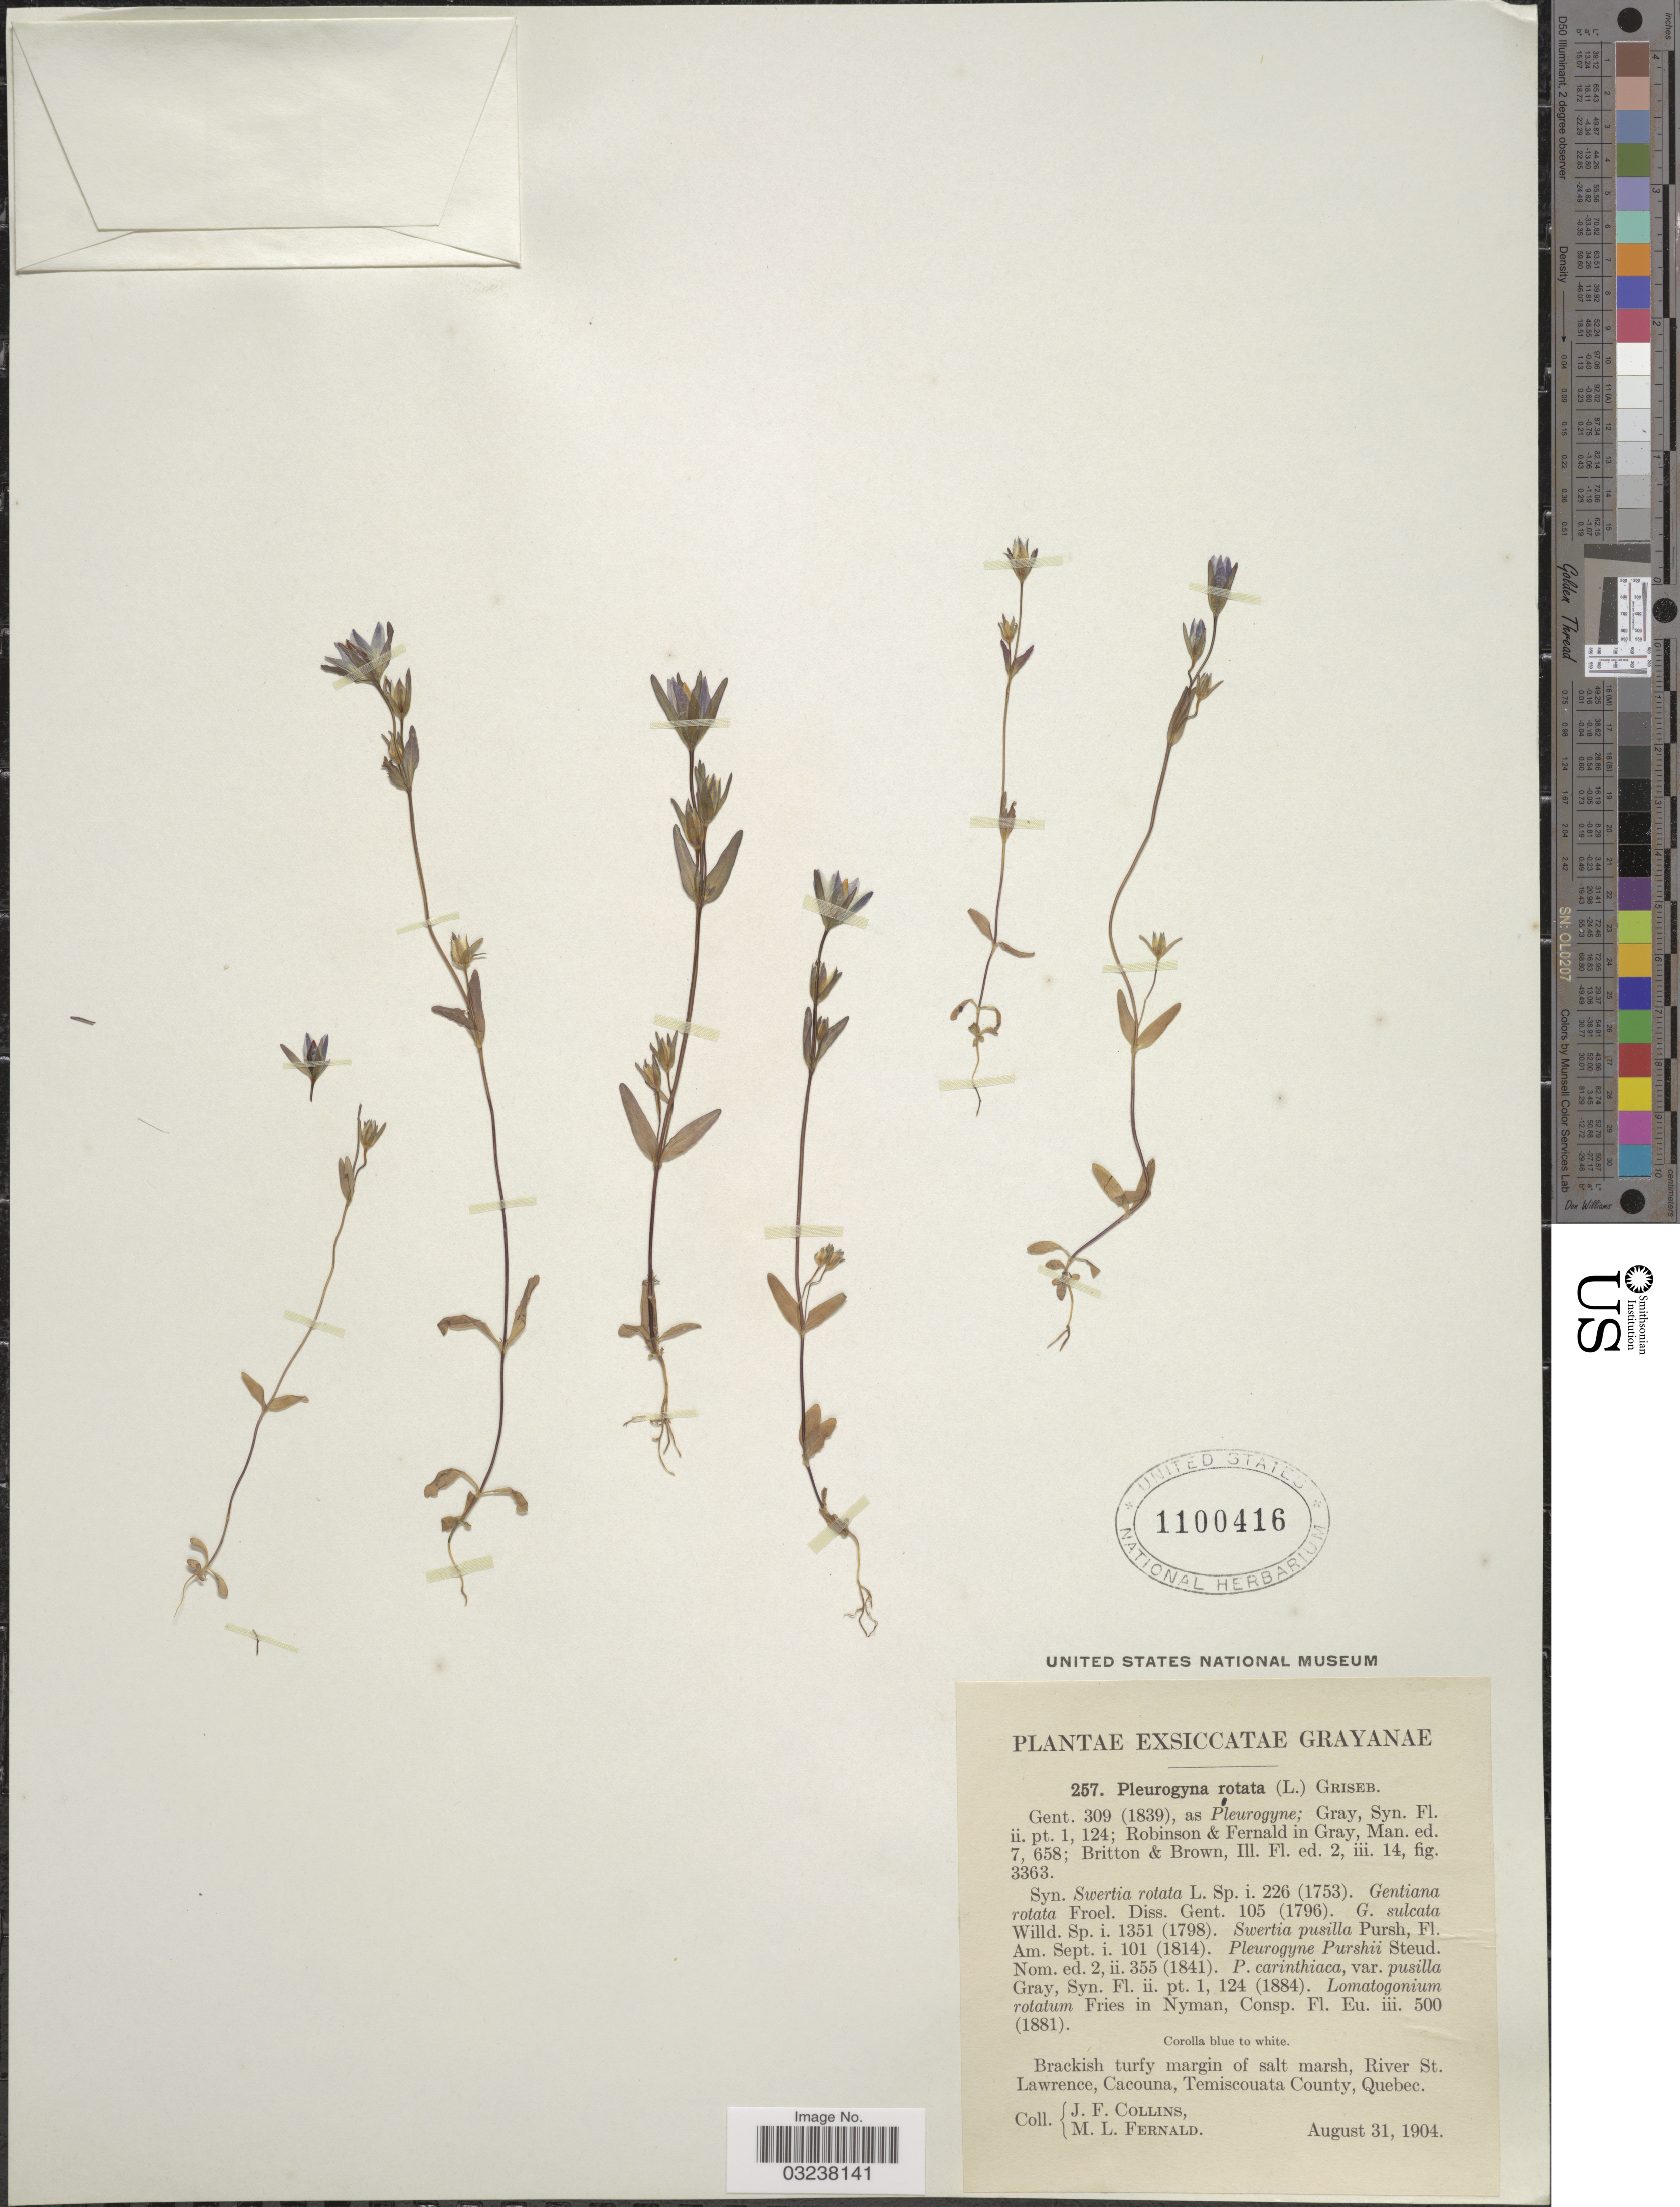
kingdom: Plantae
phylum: Tracheophyta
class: Magnoliopsida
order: Gentianales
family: Gentianaceae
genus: Lomatogonium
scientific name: Lomatogonium rotatum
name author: (L.) Fr.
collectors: J. Collins & M. L. Fernald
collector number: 257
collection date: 1904-08-31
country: Canada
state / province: Quebec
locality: River St. Lawrence, Cacouna, Temiscouata County.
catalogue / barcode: US 1100416